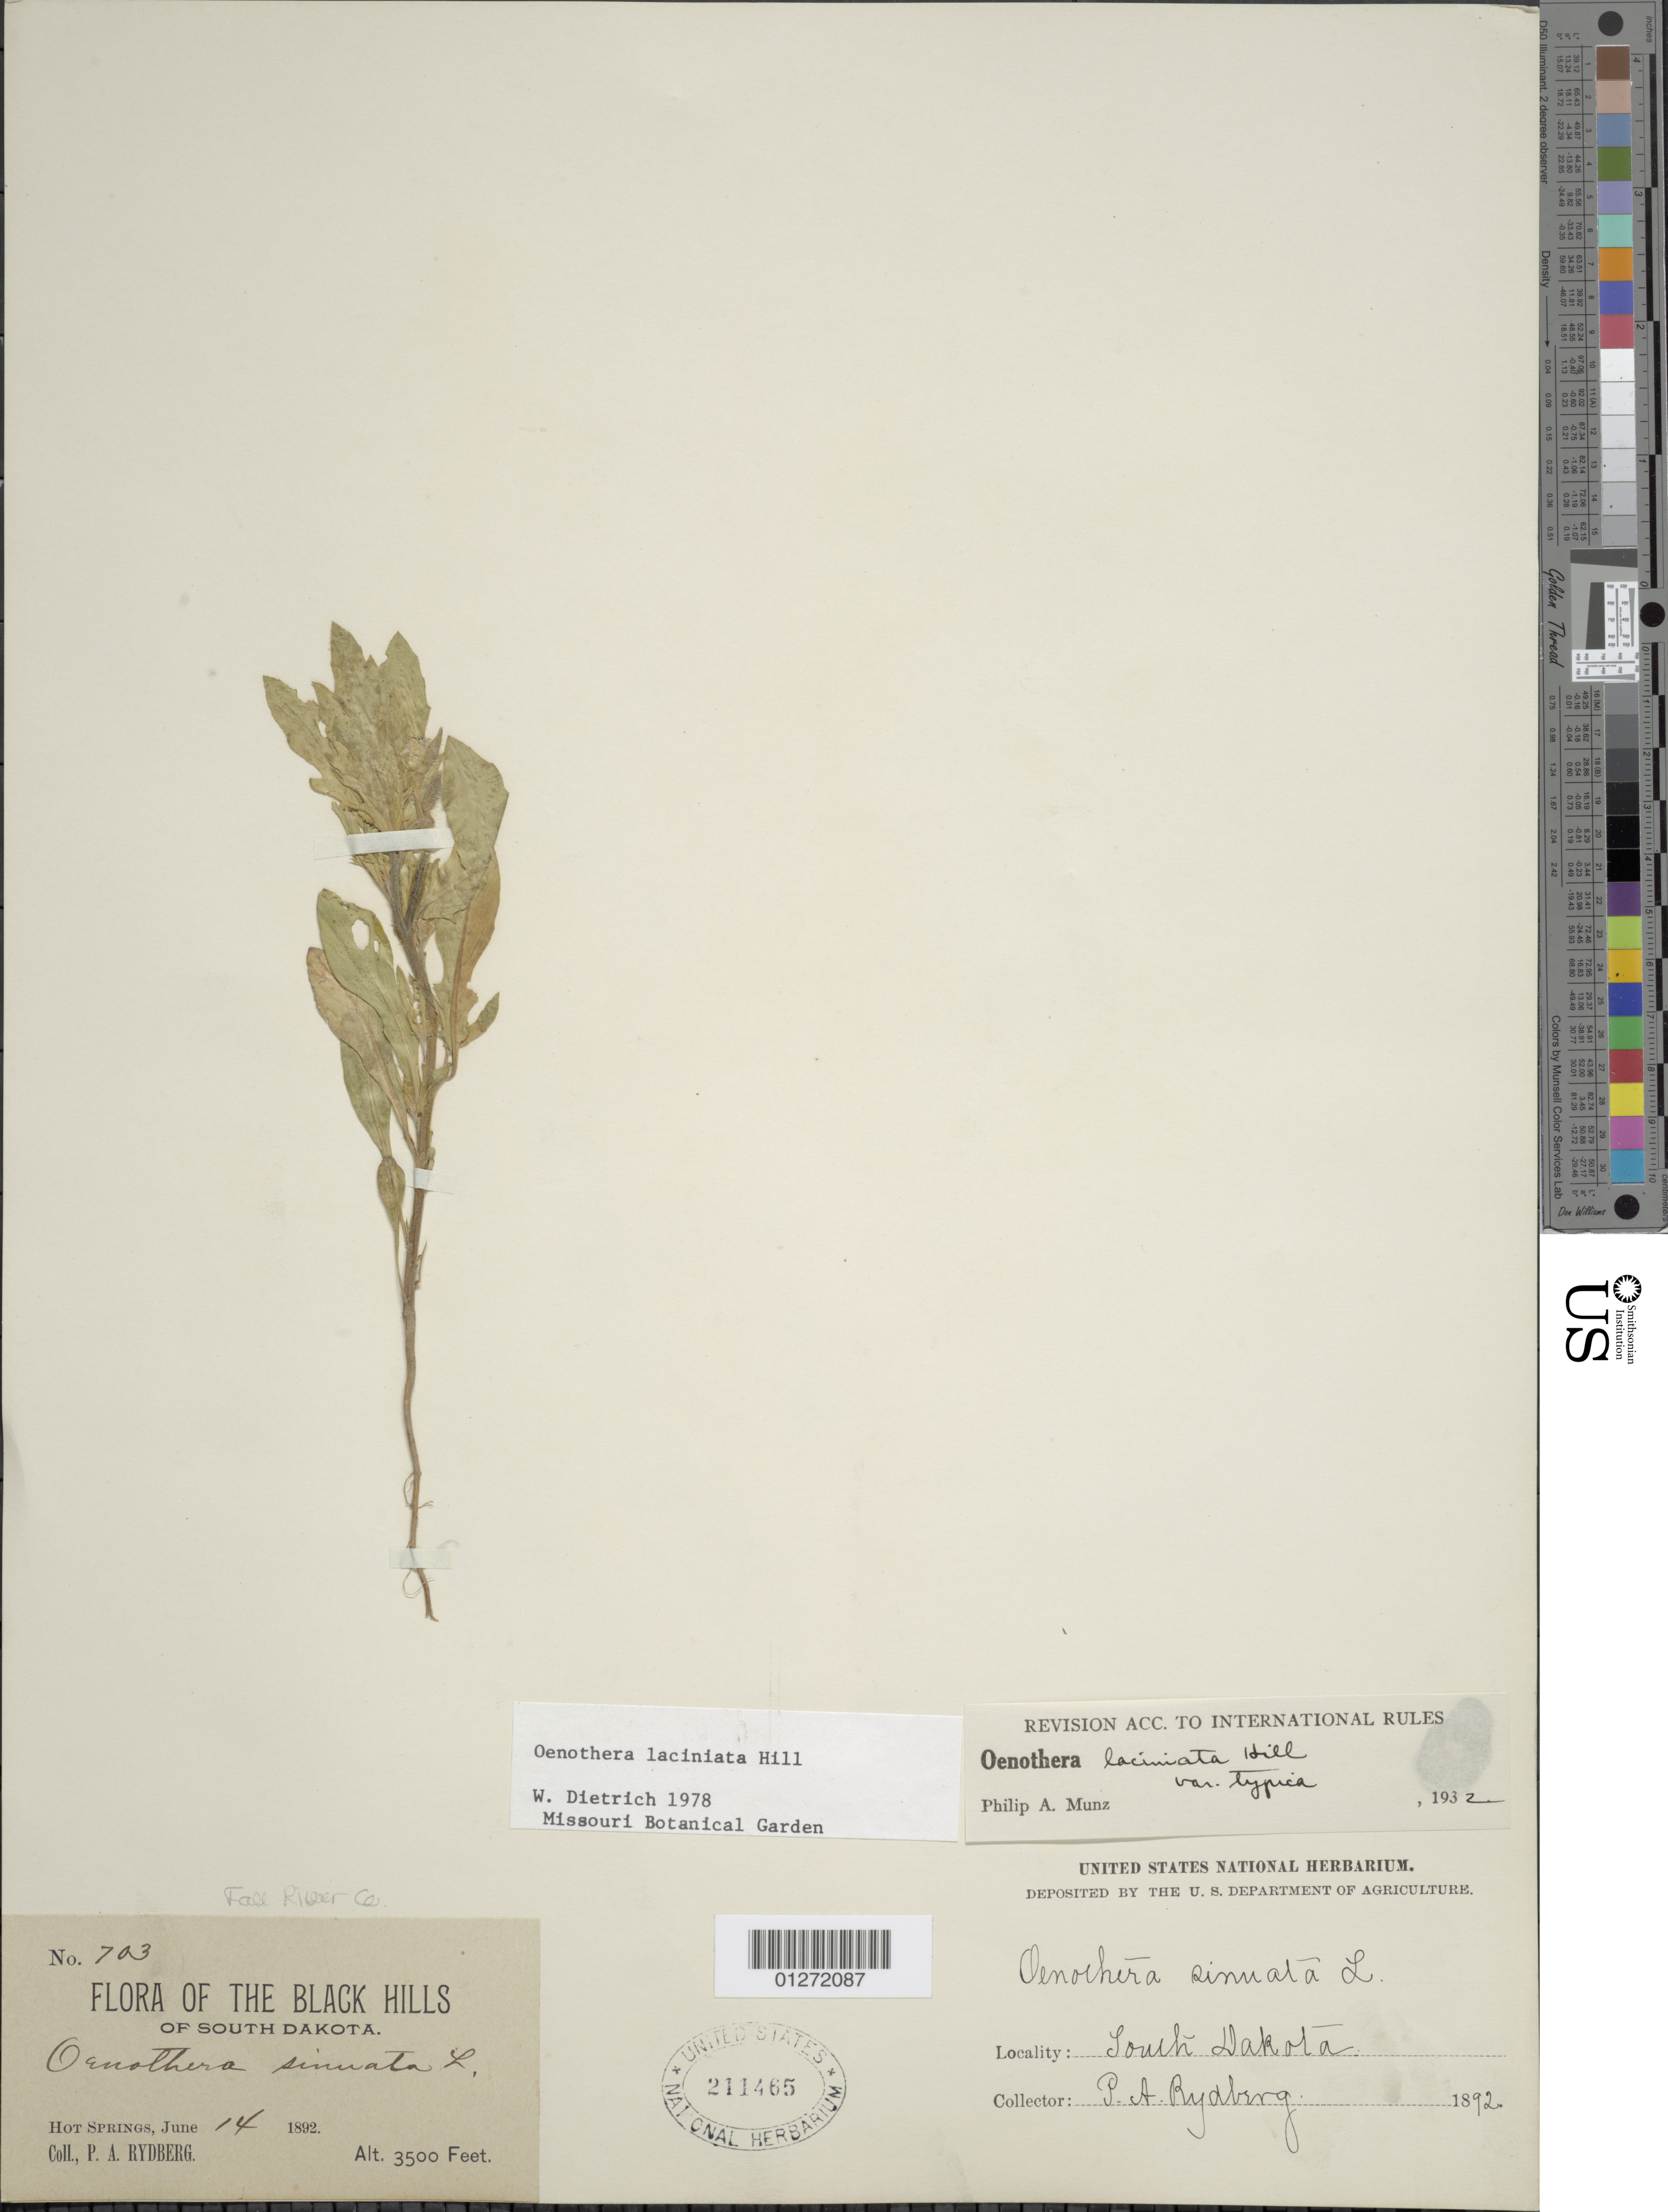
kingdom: Plantae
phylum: Tracheophyta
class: Magnoliopsida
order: Myrtales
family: Onagraceae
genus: Oenothera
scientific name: Oenothera laciniata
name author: Hill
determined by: Dietrich, W.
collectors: P. A. Rydberg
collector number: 703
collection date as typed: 14 Jun 1892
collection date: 1892-06-14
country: United States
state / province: South Dakota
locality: Hot Springs.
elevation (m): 1067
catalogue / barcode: US 211465